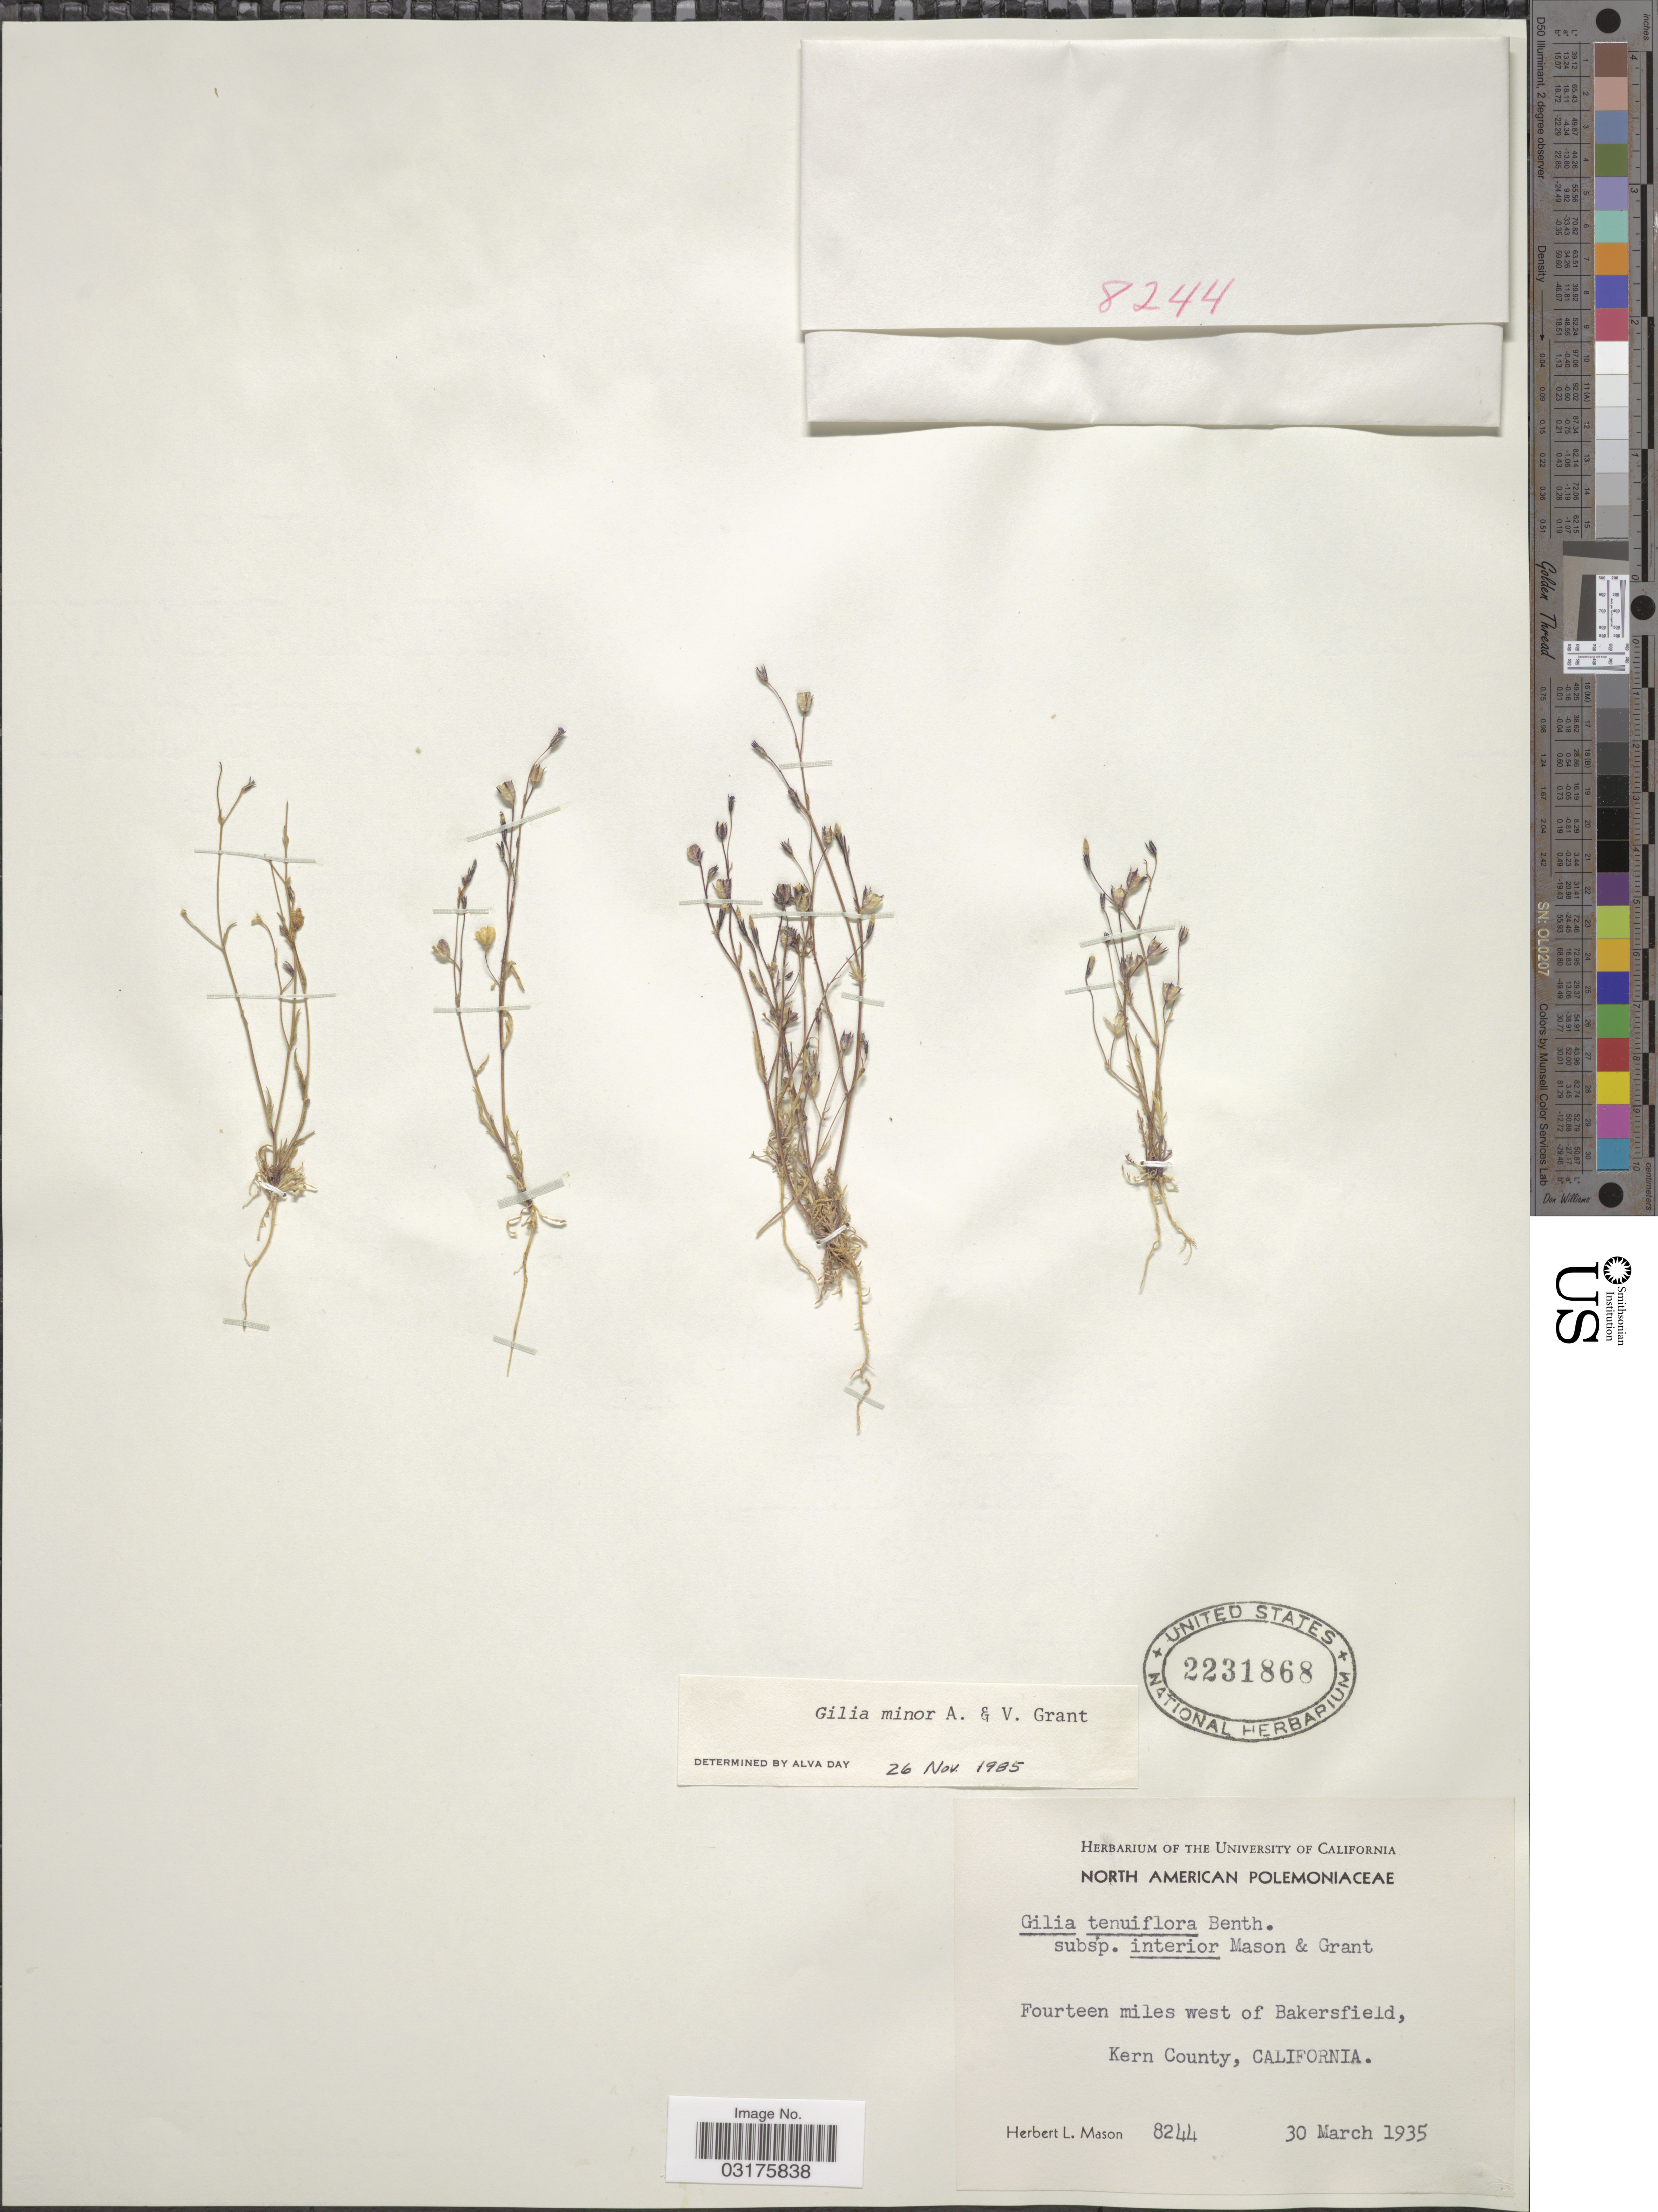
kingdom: Plantae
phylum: Tracheophyta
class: Magnoliopsida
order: Ericales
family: Polemoniaceae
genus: Gilia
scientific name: Gilia minor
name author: A.D. Grant & V.E. Grant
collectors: H. L. Mason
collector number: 8244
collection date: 1935-03-30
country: United States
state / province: California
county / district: Kern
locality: Fourteen miles west of Bakersfield, Kern County.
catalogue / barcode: US 2231868